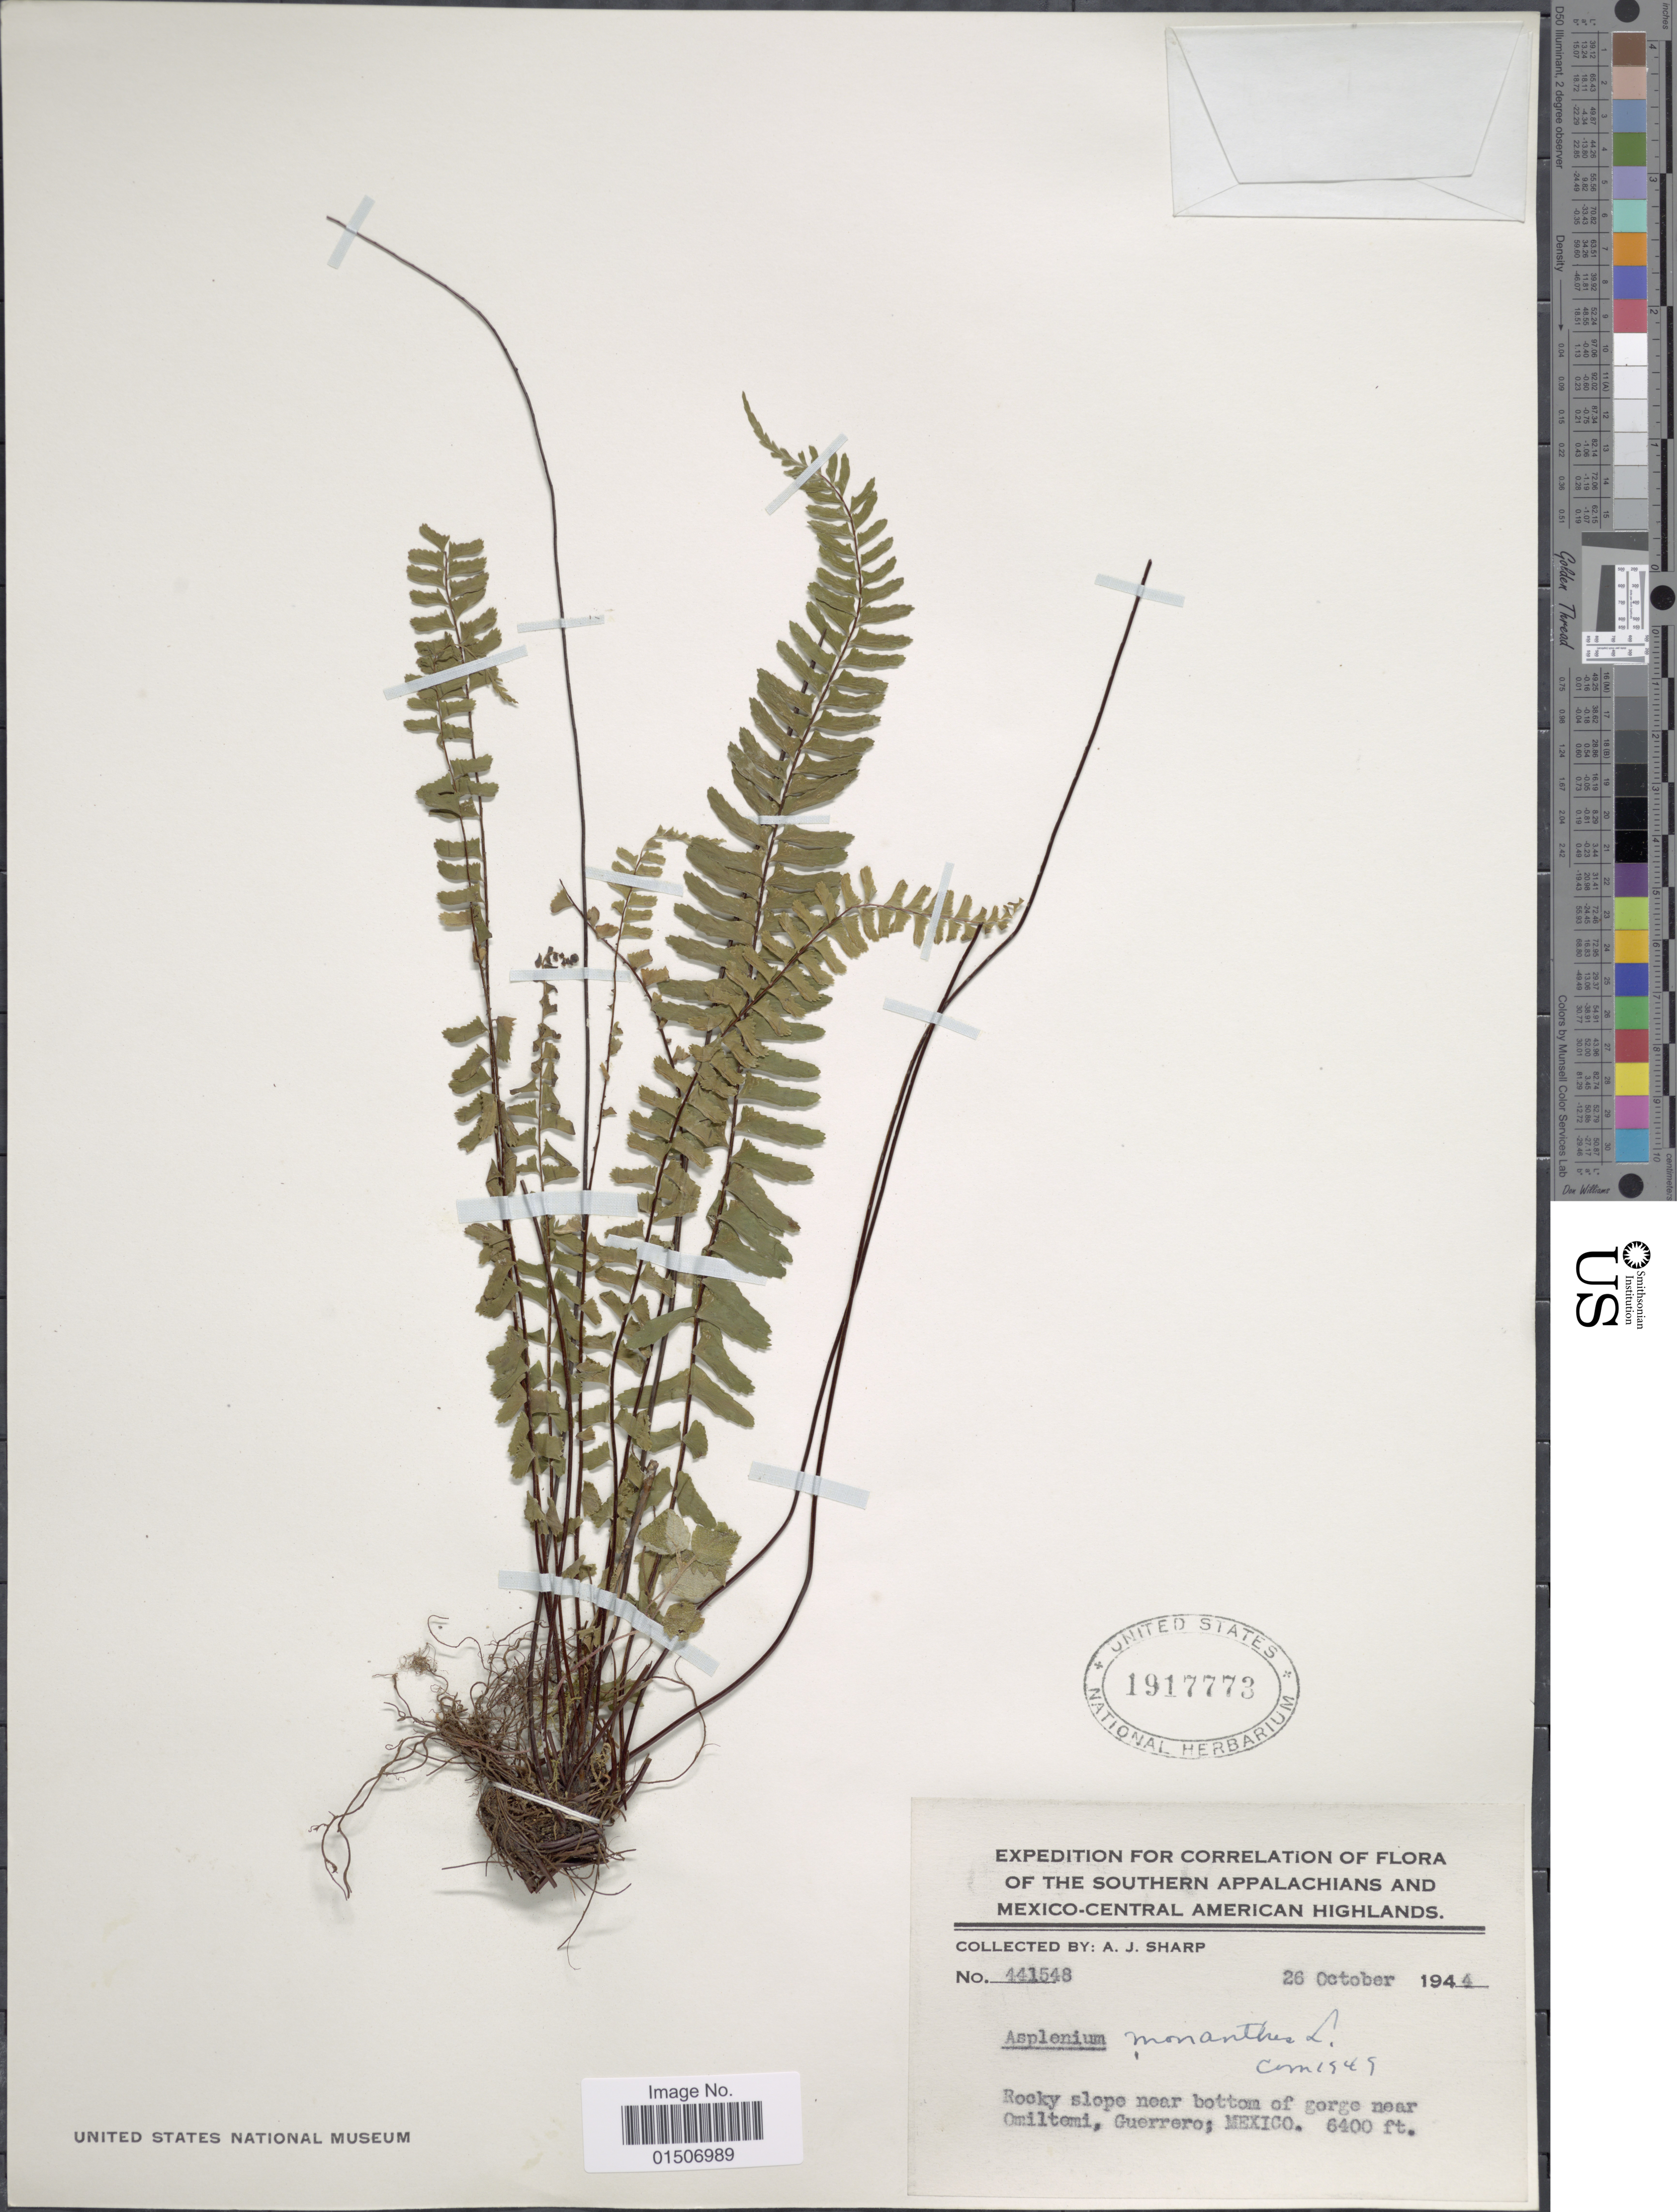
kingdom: Plantae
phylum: Tracheophyta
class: Polypodiopsida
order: Polypodiales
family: Aspleniaceae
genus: Asplenium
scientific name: Asplenium monanthes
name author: L.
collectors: A. J. Sharp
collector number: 441548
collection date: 1944-10-26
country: Mexico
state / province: Guerrero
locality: The Southern Appalachians and Mexico-Central American Highlands, Rocky slope near bottom of gorge near Omiltemi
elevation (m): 1951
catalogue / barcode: US 1917773